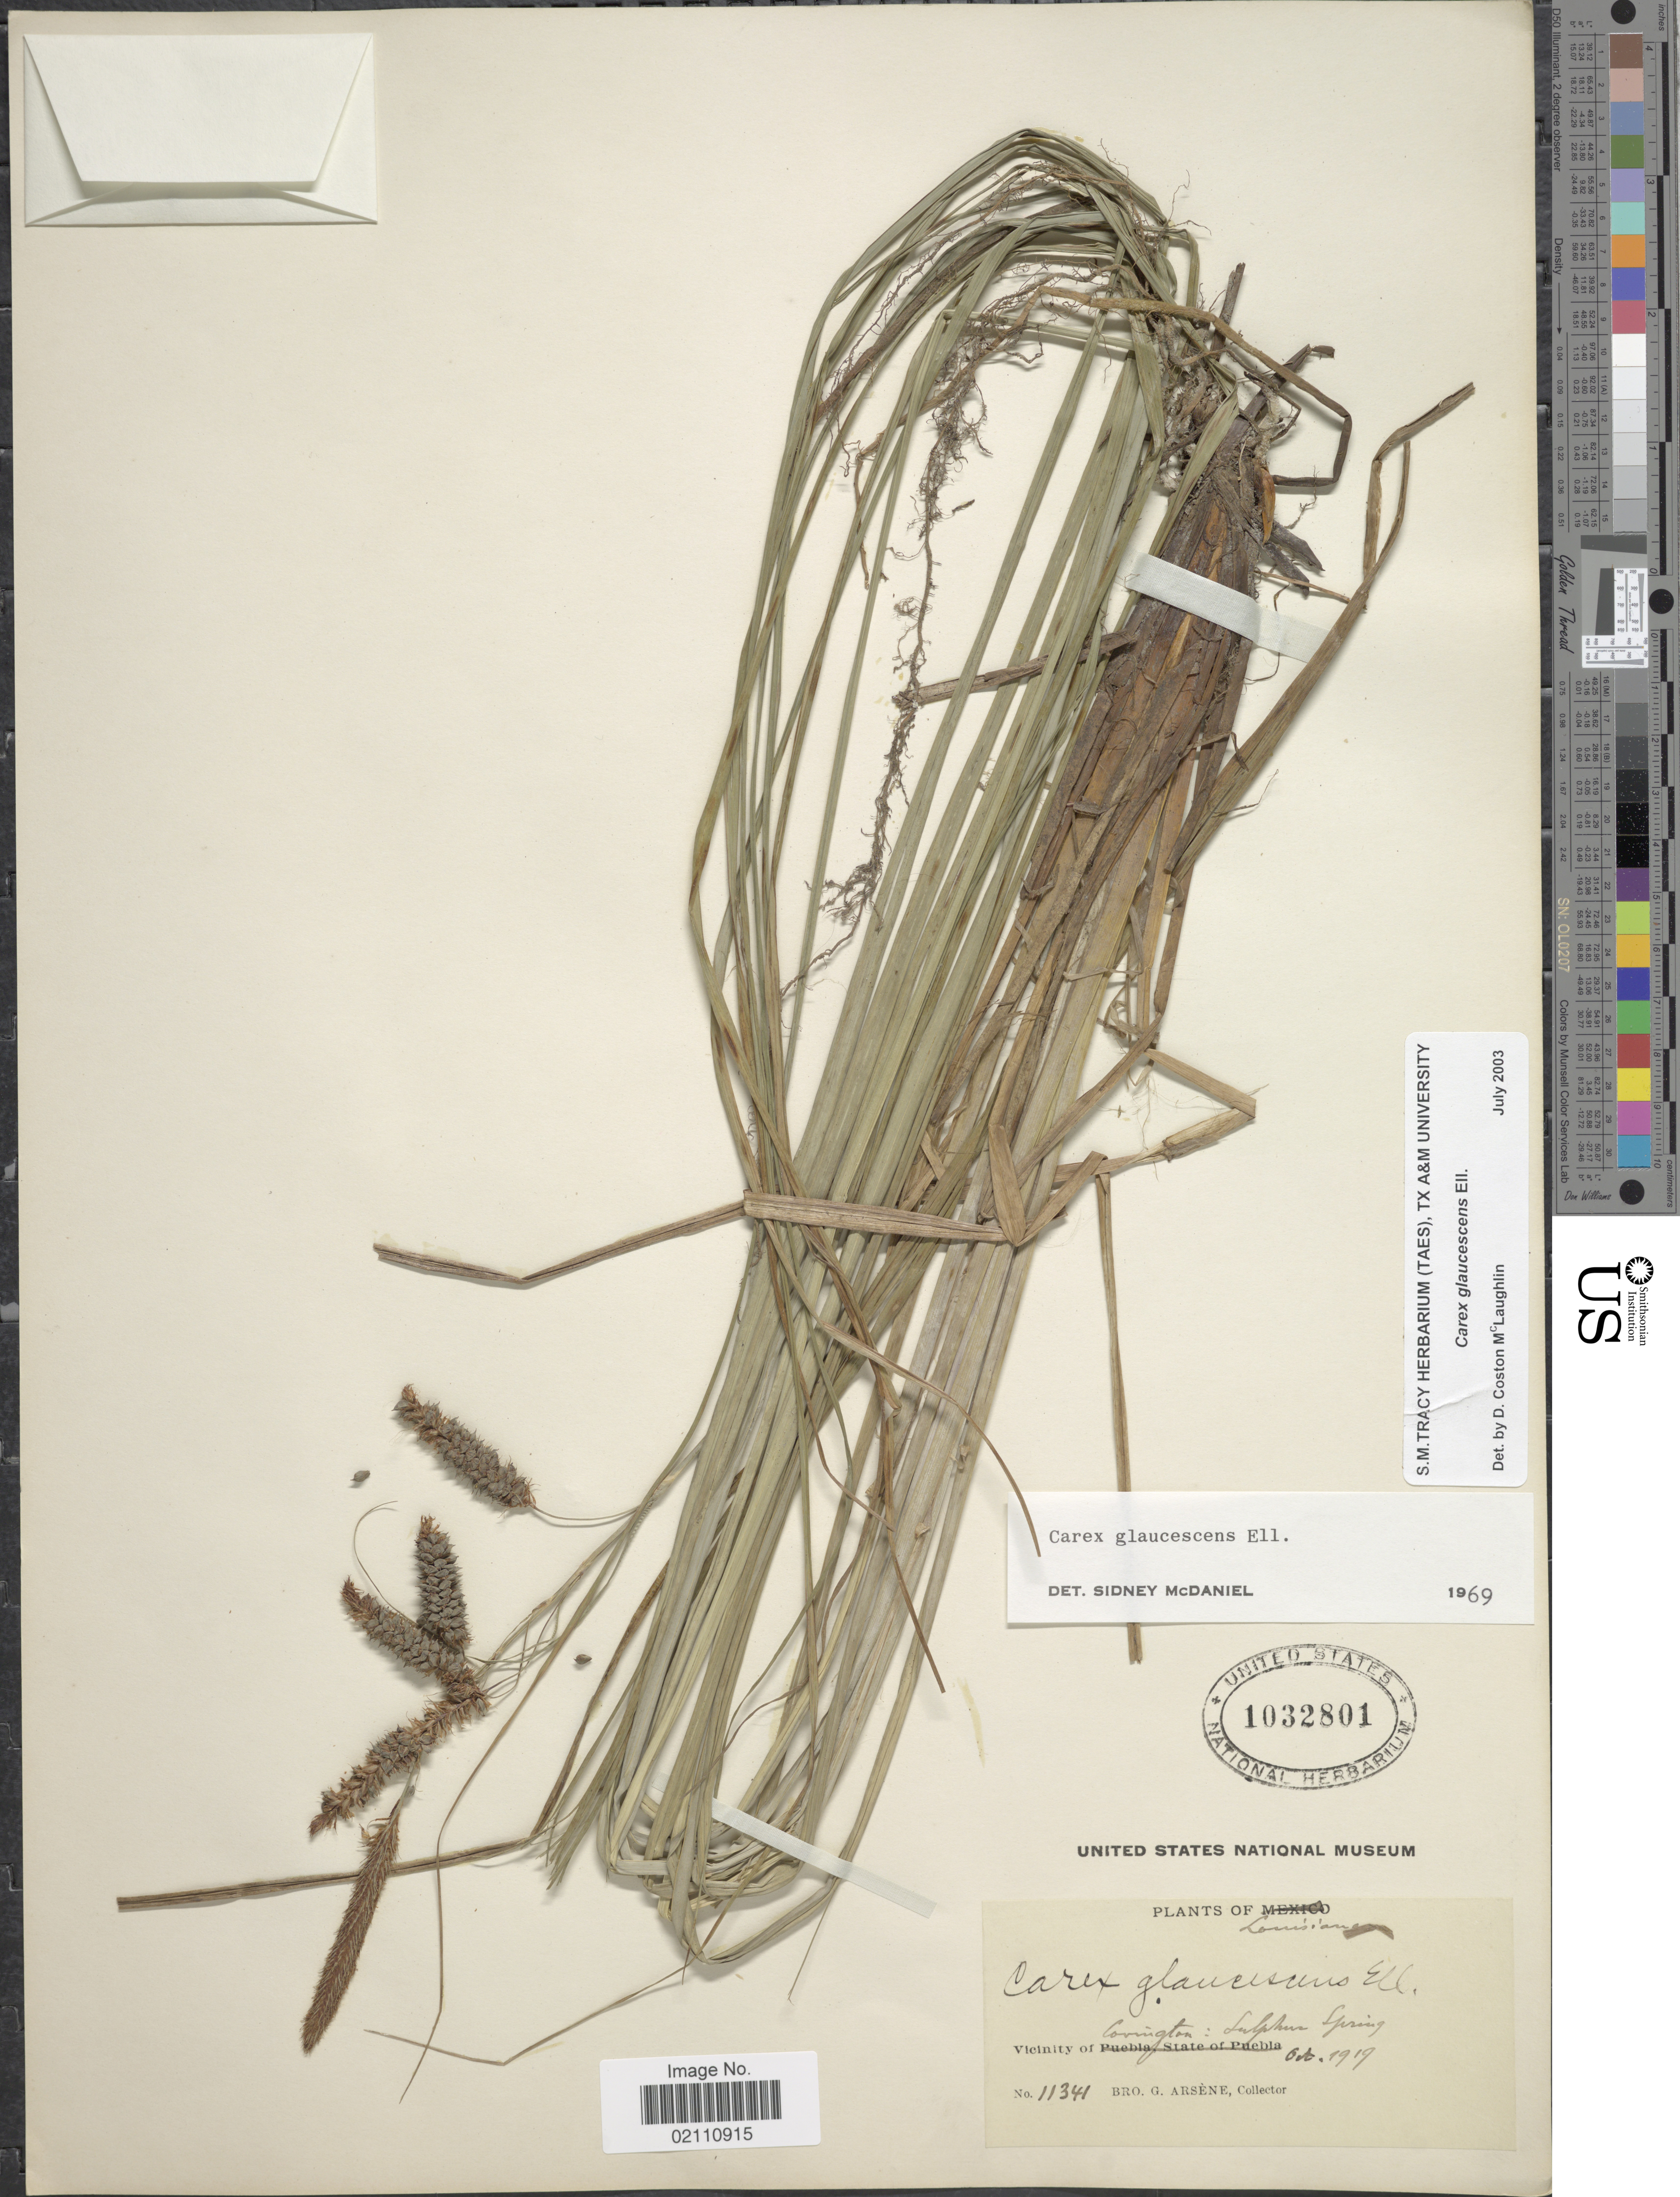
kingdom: Plantae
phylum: Tracheophyta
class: Liliopsida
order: Poales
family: Cyperaceae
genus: Carex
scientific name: Carex glaucescens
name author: Elliott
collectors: Bro. G. Arsène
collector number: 11341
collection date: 1919-10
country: United States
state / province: Louisiana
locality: Vicinity of Covington, Sulphur Spring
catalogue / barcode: US 1032801